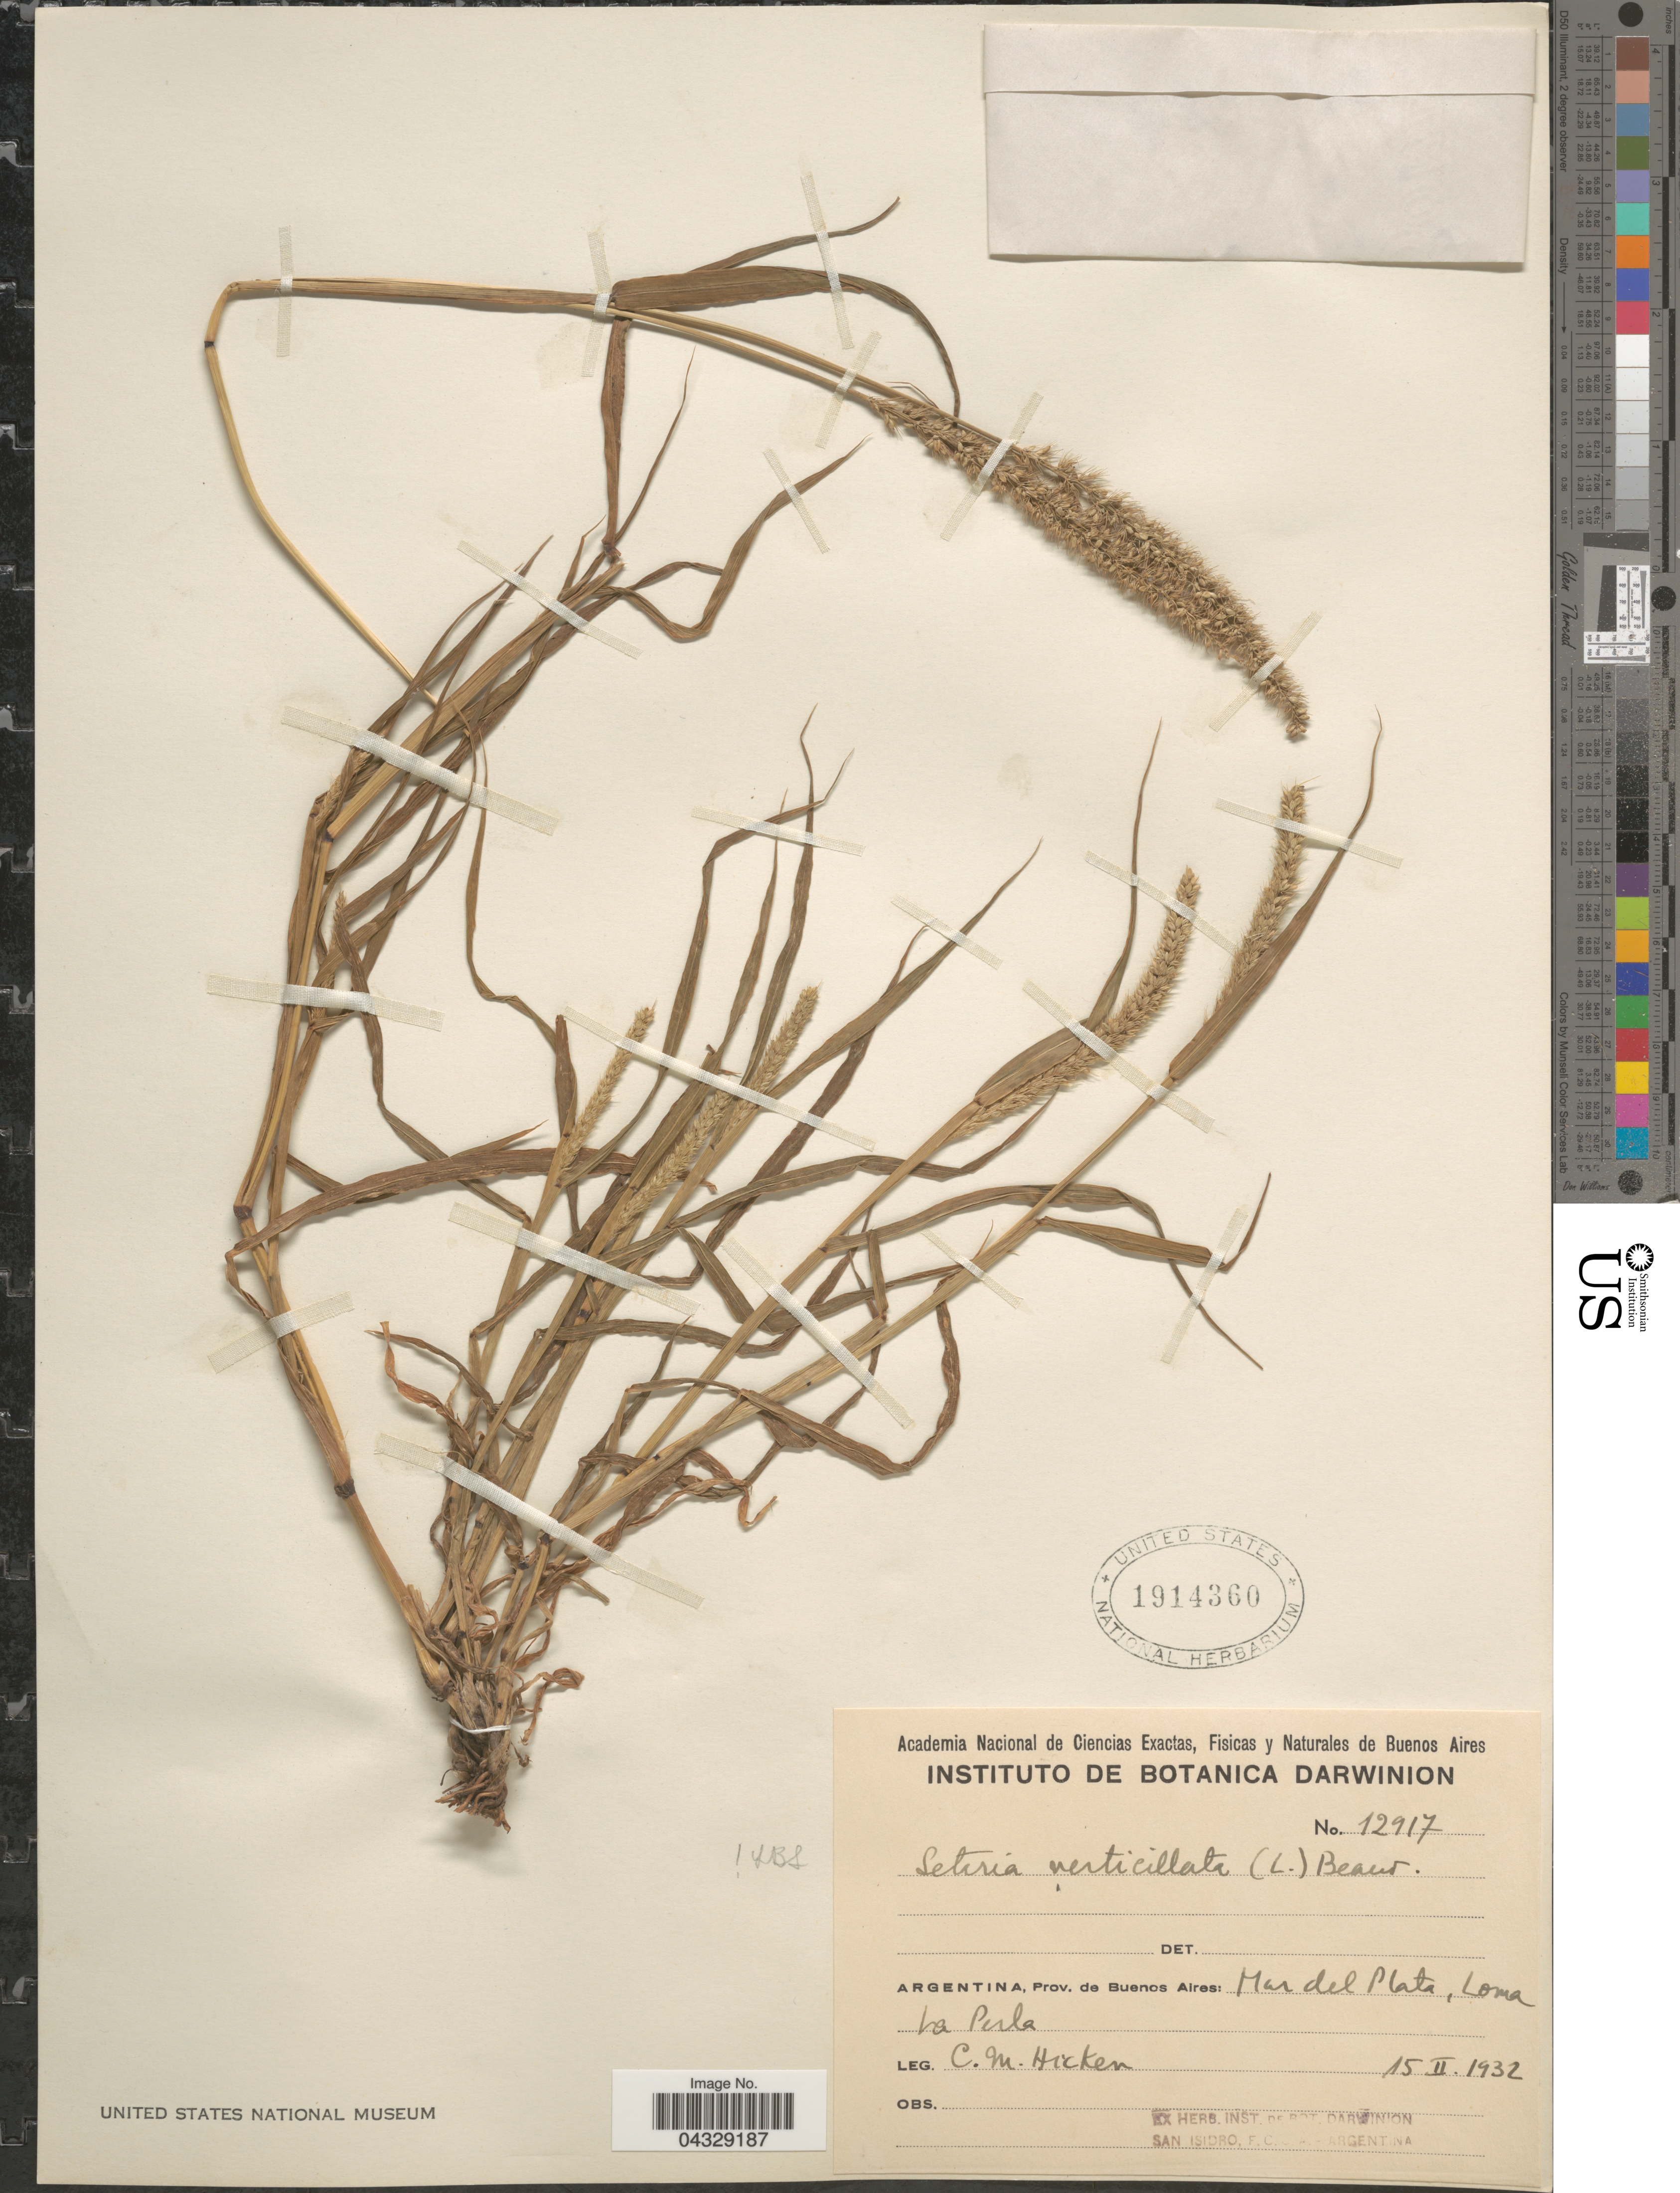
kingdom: Plantae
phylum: Tracheophyta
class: Liliopsida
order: Poales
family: Poaceae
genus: Setaria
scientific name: Setaria verticillata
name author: (L.) P. Beauv.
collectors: C. M. Hicken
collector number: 12917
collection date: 1932-02-15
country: Argentina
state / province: Buenos Aires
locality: Mar del Plata, Loma La Perla.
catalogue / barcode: US 1914360